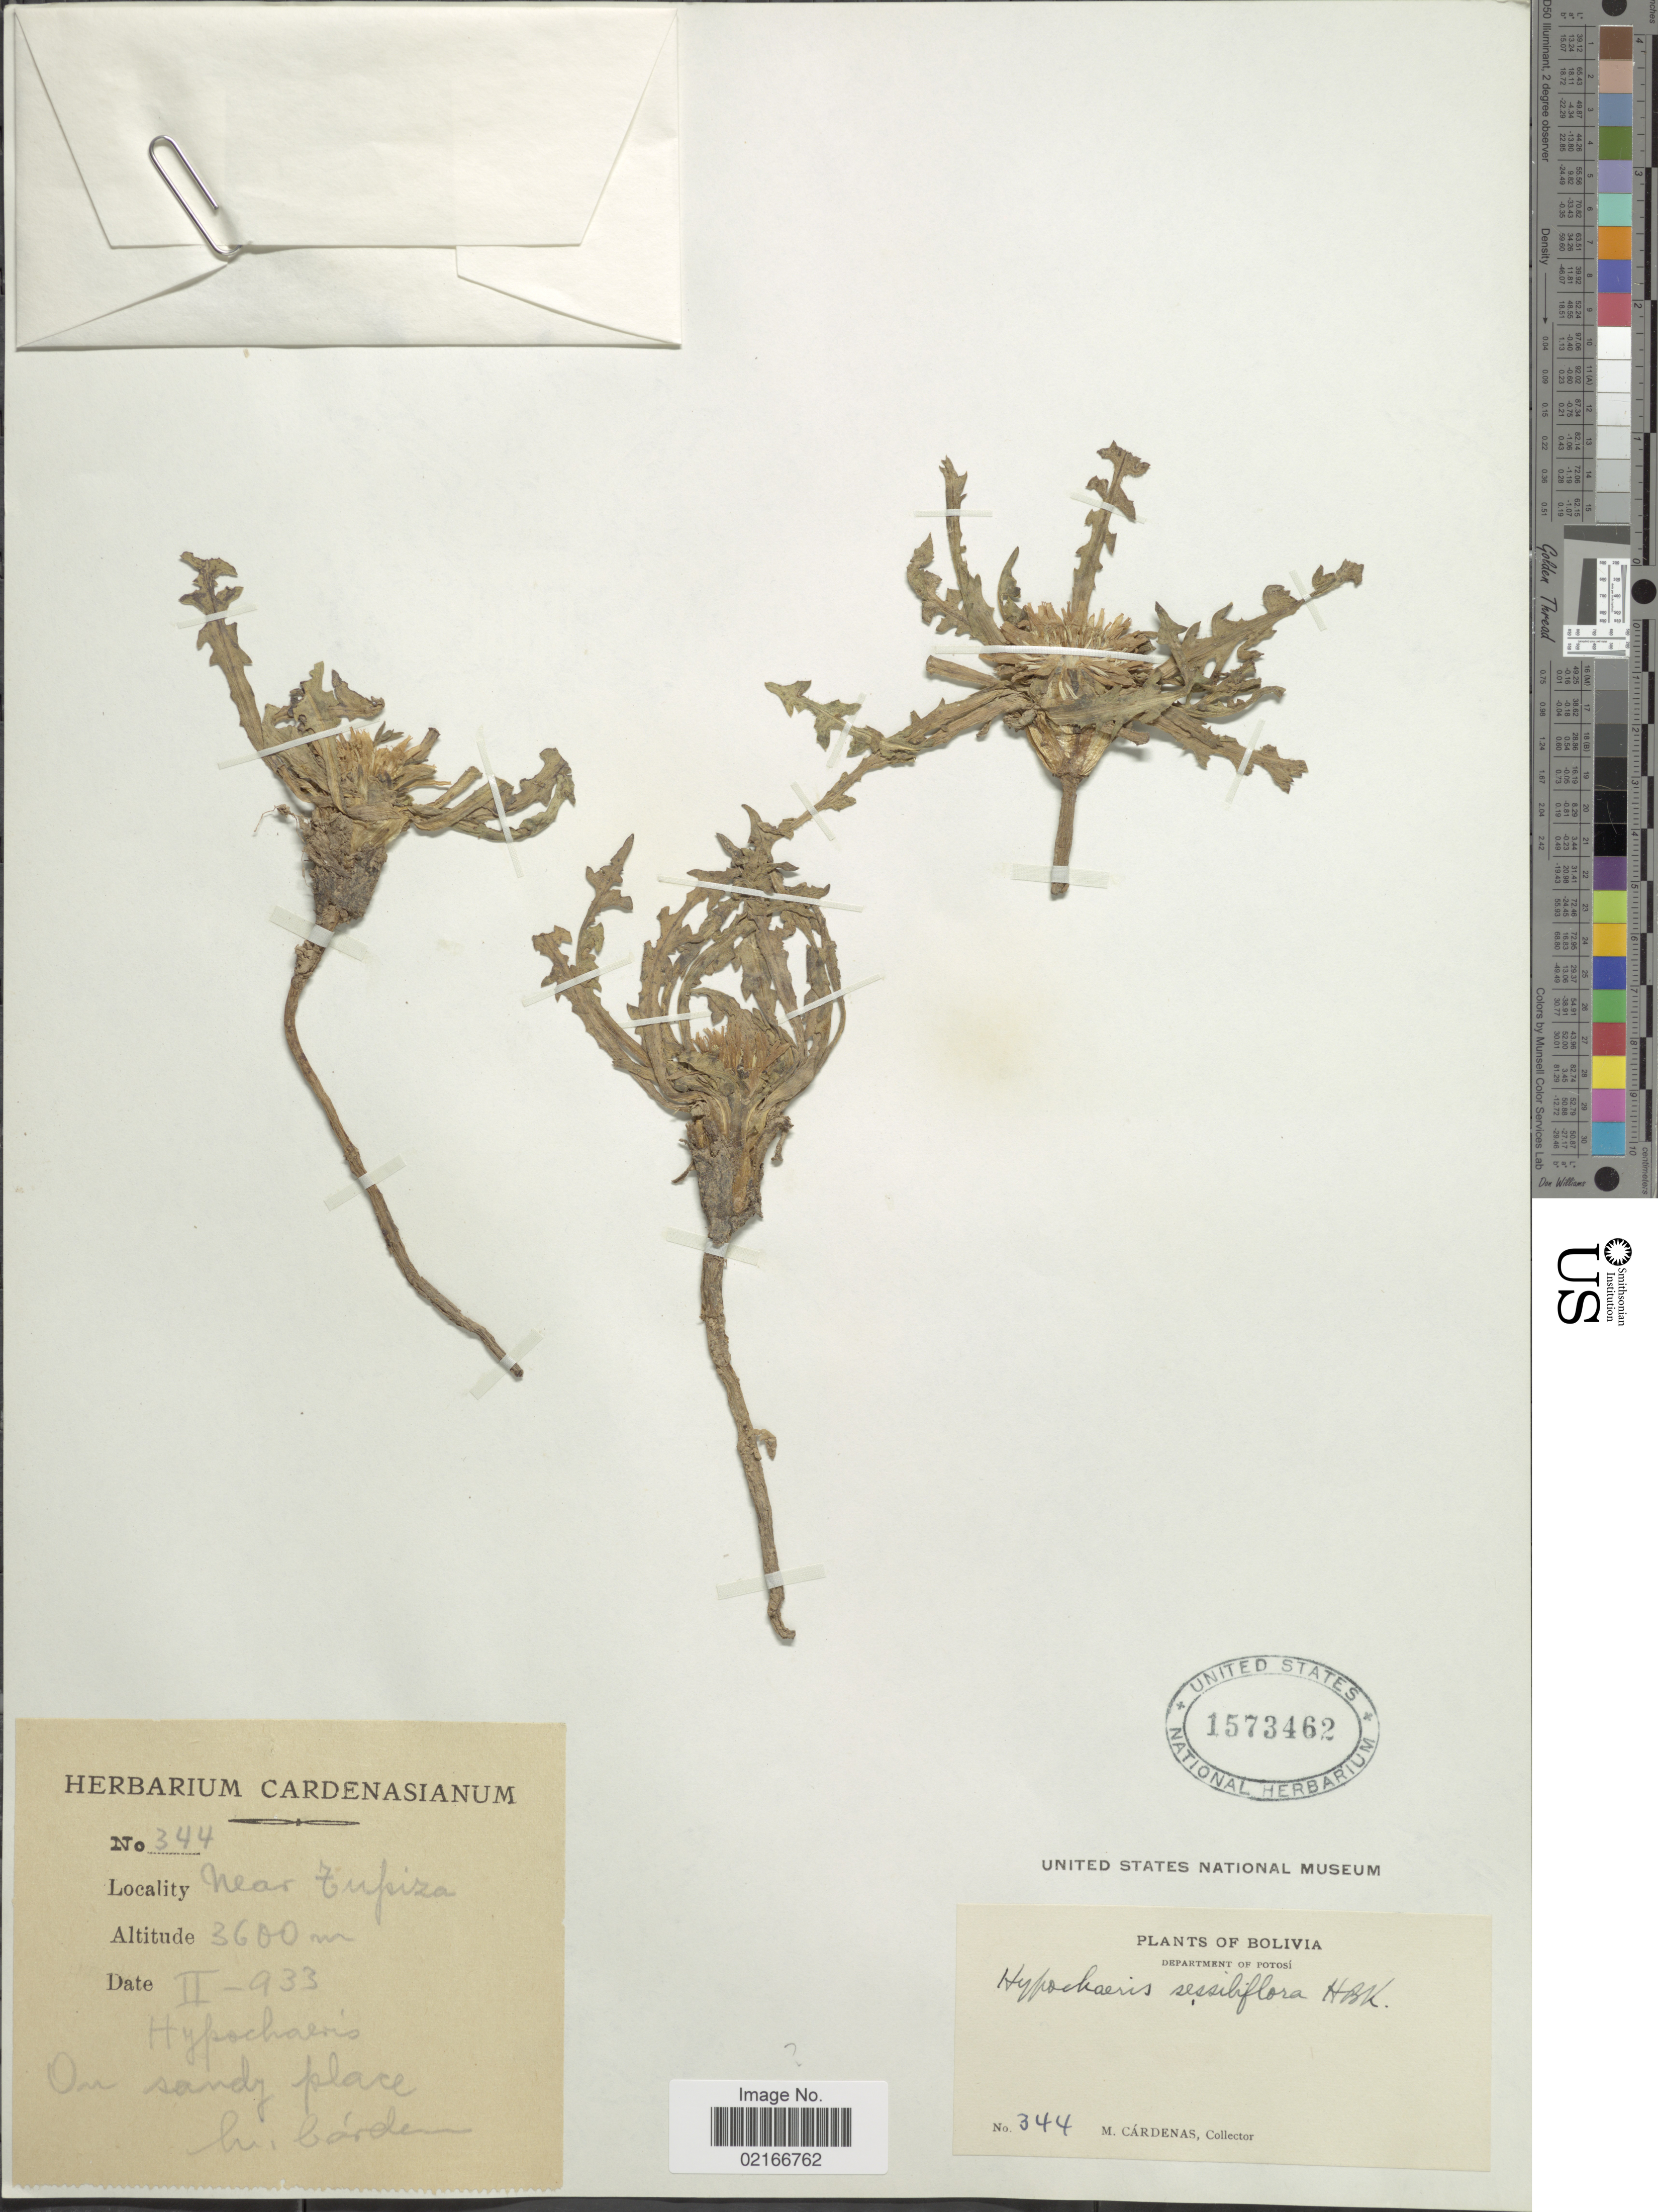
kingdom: Plantae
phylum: Tracheophyta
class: Magnoliopsida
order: Asterales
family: Asteraceae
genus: Hypochaeris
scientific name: Hypochaeris sessiflora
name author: Kunth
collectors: M. Cárdenas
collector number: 344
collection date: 1933-02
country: Bolivia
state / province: Potosi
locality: Near Tupiza. On sandy place.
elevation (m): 3600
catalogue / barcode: US 1573462